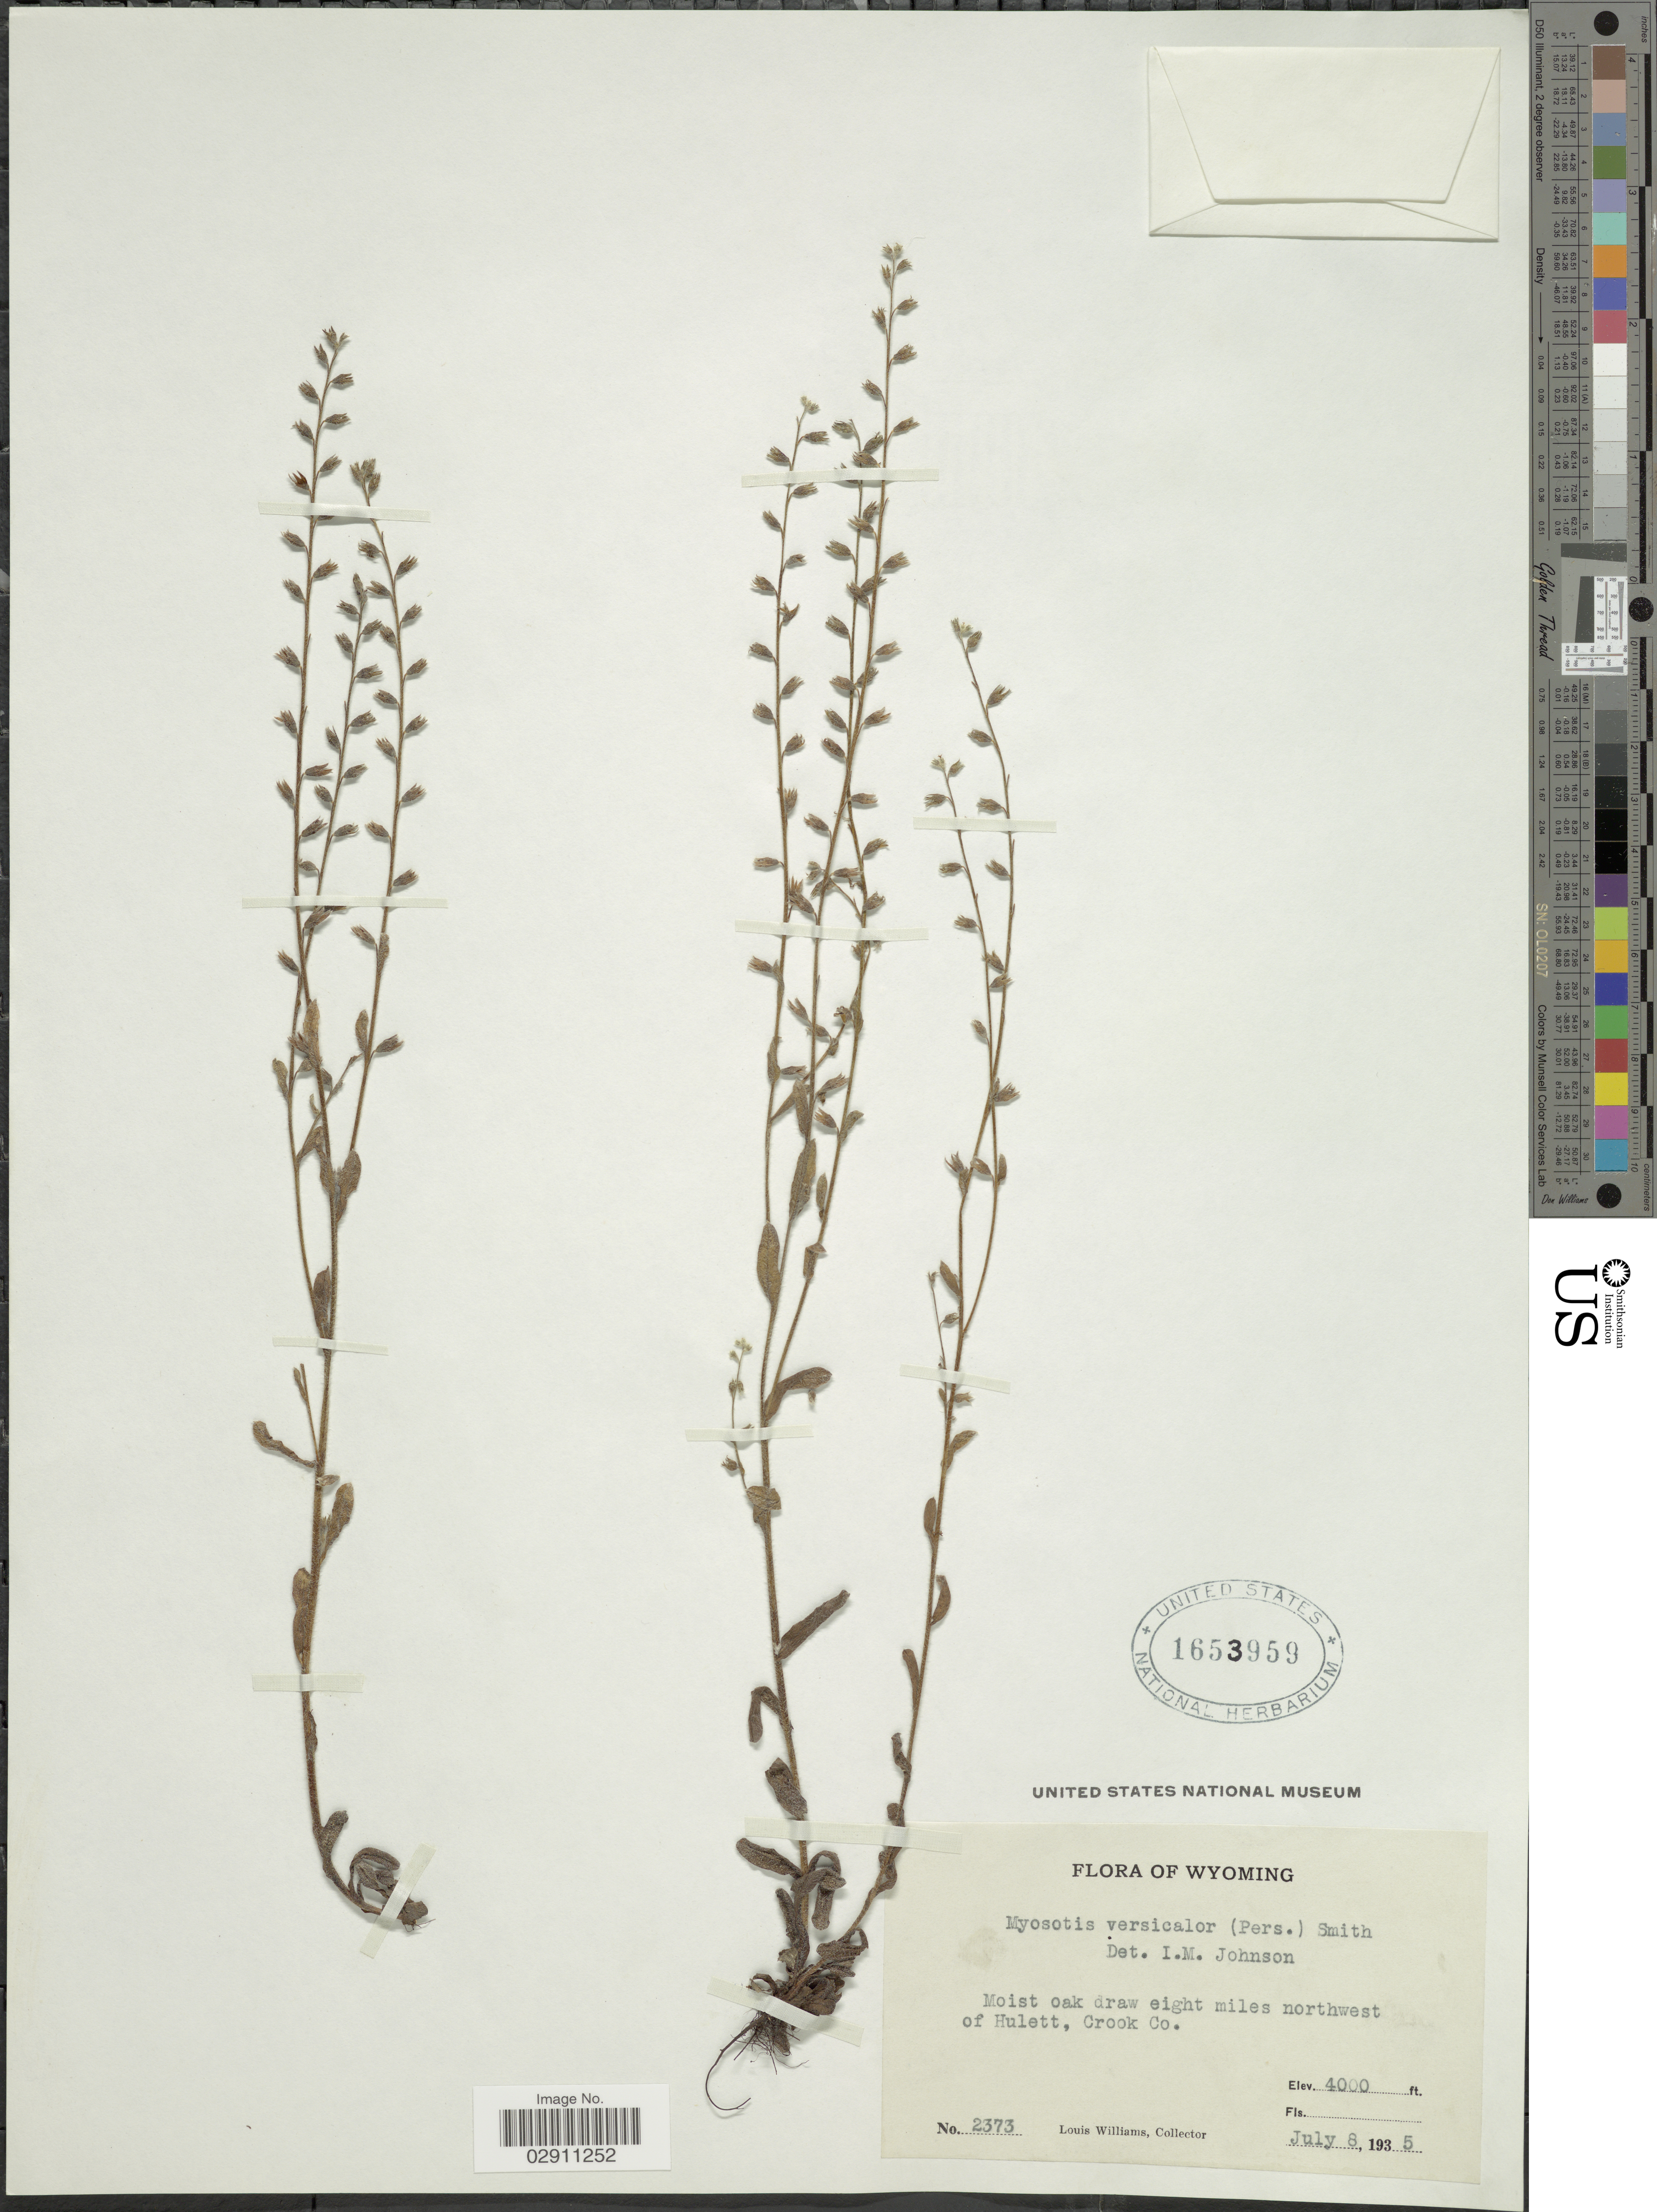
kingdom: Plantae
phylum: Tracheophyta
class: Magnoliopsida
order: Boraginales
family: Boraginaceae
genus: Myosotis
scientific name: Myosotis verna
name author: Nutt.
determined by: Goldman, Doug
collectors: L. O. Williams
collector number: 2373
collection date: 1935-07-08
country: United States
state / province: Wyoming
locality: Moist oak draw eight miles northwest of Hulett, Crook Co.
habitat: Moist oak draw.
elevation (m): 1219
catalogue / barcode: US 1653959